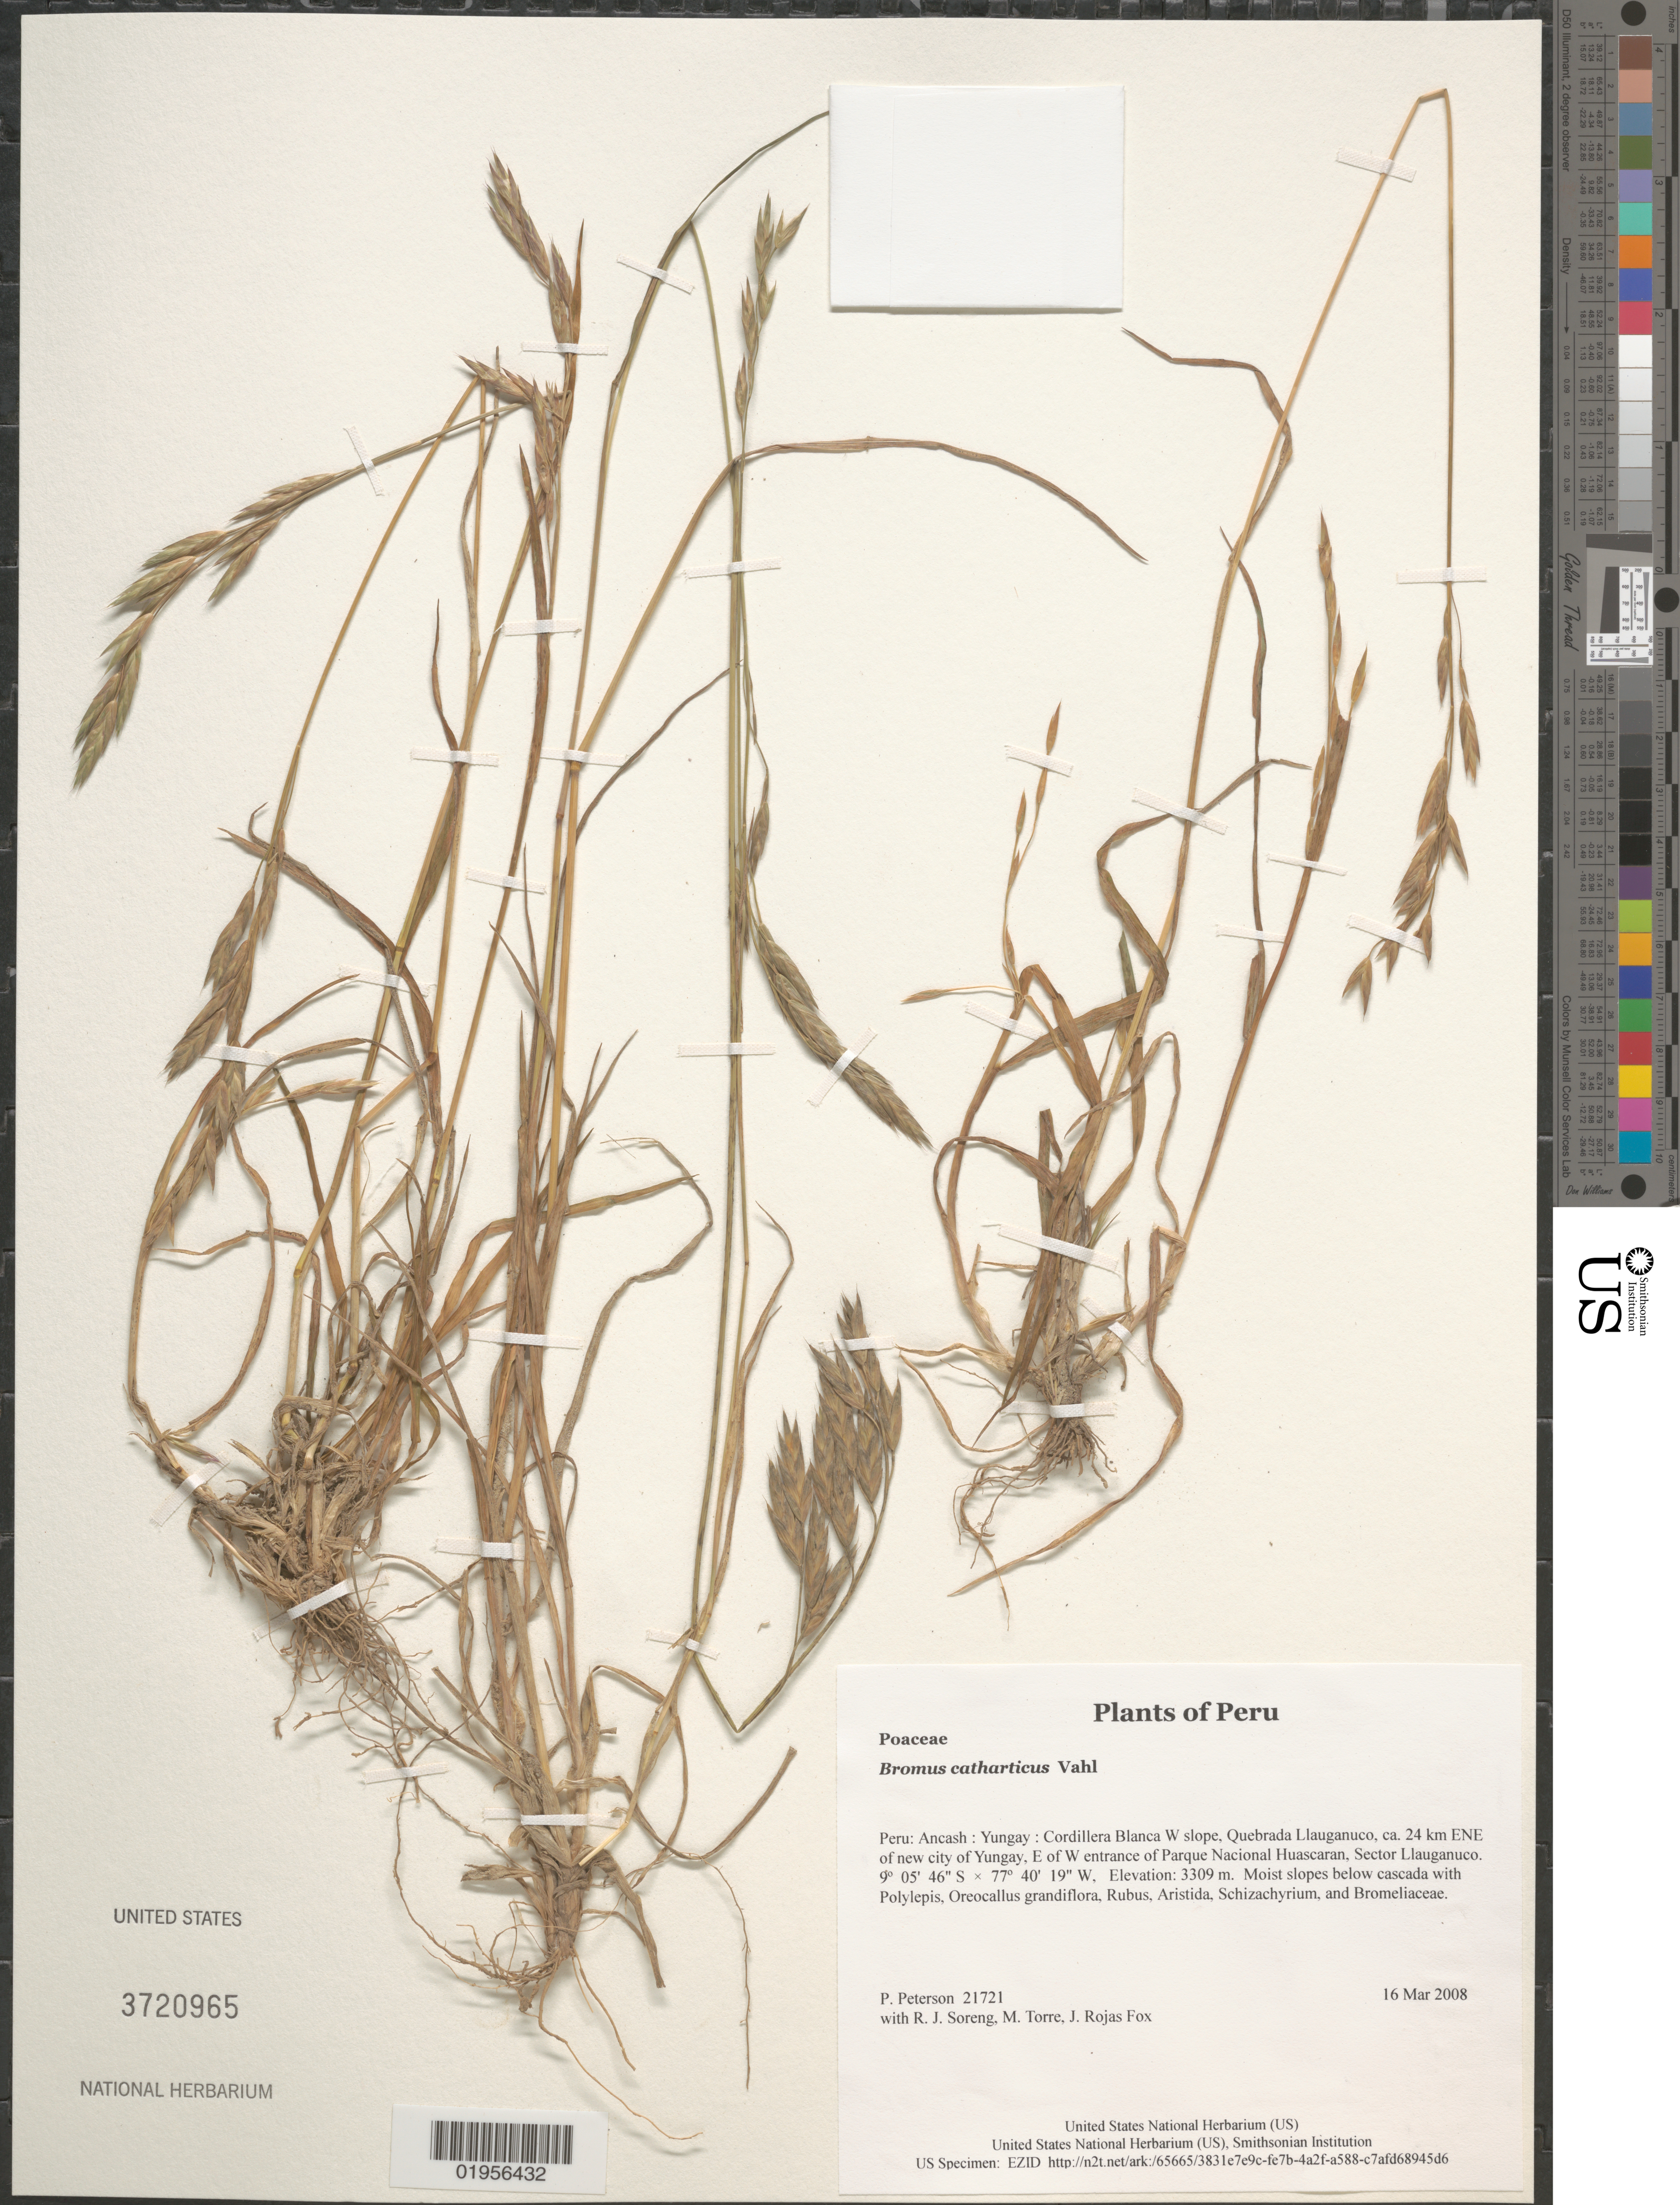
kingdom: Plantae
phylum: Tracheophyta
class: Liliopsida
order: Poales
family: Poaceae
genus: Bromus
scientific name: Bromus catharticus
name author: Vahl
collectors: P. M. Peterson, R. J. Soreng, M. Torre & J. Rojas Fox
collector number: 21721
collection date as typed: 16 Mar 2008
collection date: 2008-03-16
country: Peru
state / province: Ancash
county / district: Yungay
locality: Cordillera Blanca W slope, Quebrada Llauganuco, ca. 24 km ENE of new city of Yungay, E of W entrance of Parque Nacional Huascaran, Sector Llauganuco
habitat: Moist slopes below cascada with Polylepis, Oreocallus grandiflora, Rubus, Aristida, Schizachyrium, and Bromeliaceae.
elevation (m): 3309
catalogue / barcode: US 3720965